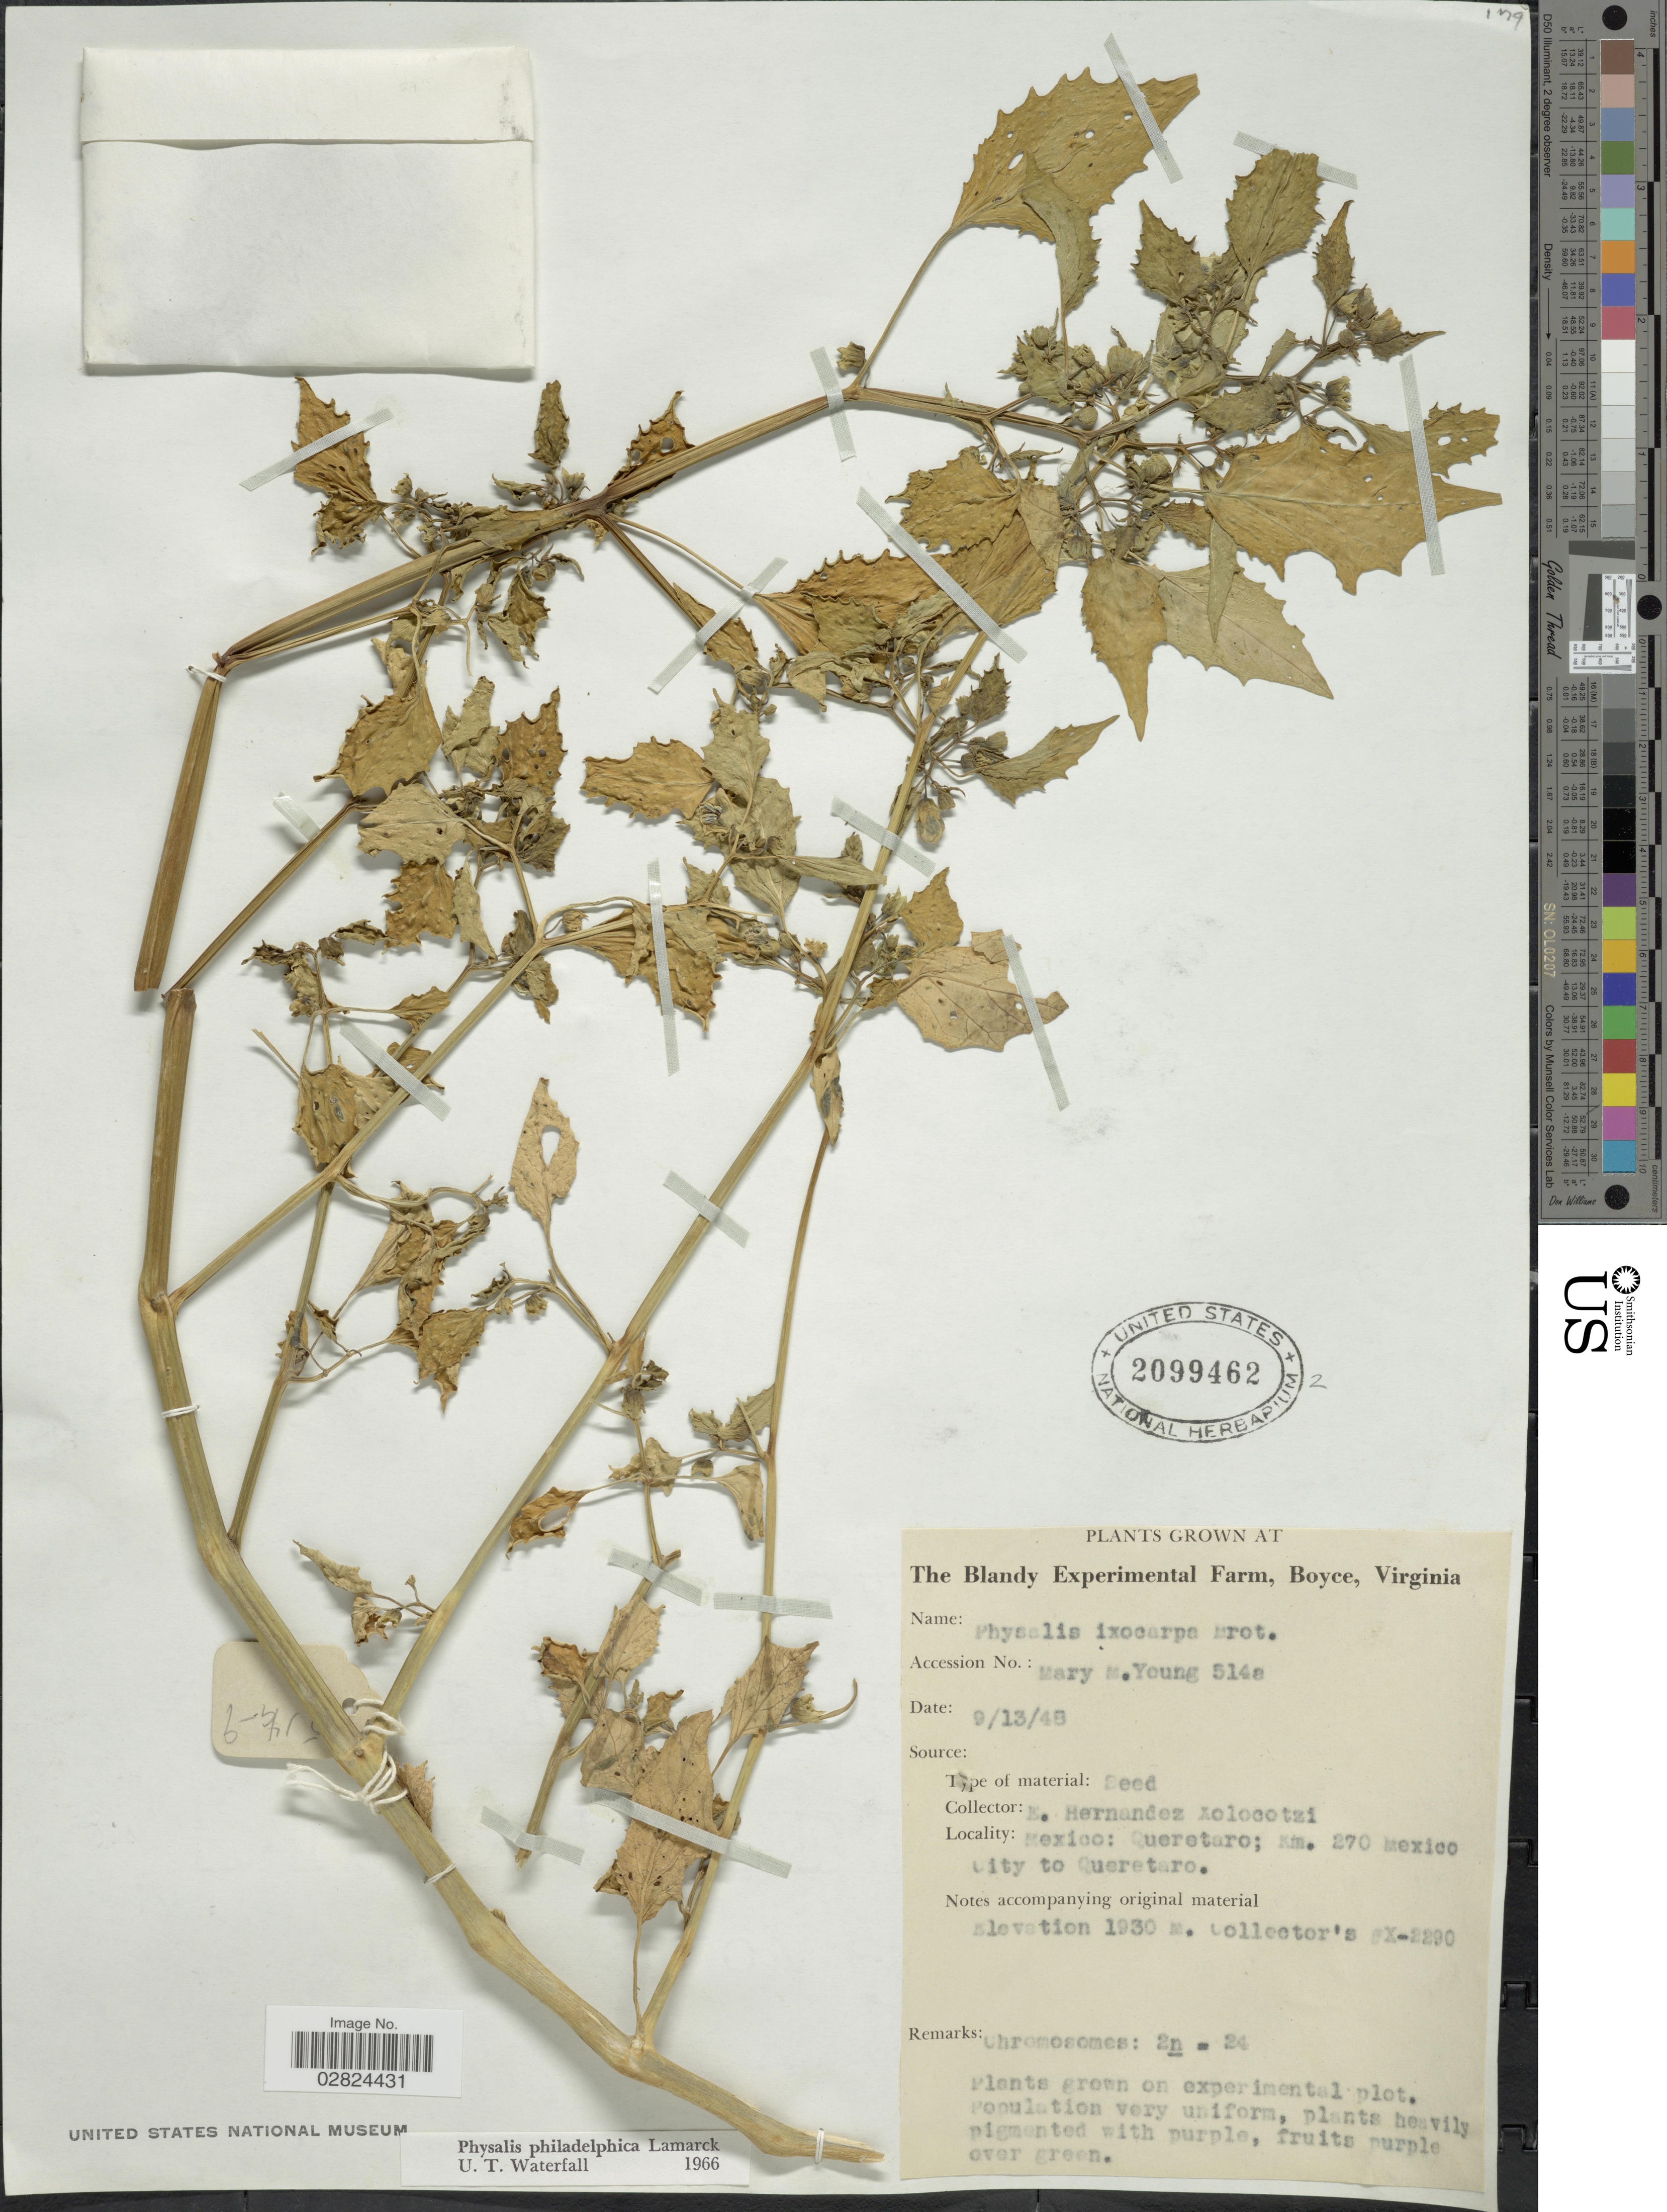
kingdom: Plantae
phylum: Tracheophyta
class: Magnoliopsida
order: Solanales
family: Solanaceae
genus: Physalis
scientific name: Physalis philadelphica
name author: Lam.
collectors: E. I. Hernández-X.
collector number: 514a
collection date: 1948-09-13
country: United States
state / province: Virginia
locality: The Blandy Experimental Farm, Boyce.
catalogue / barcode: US 2099462